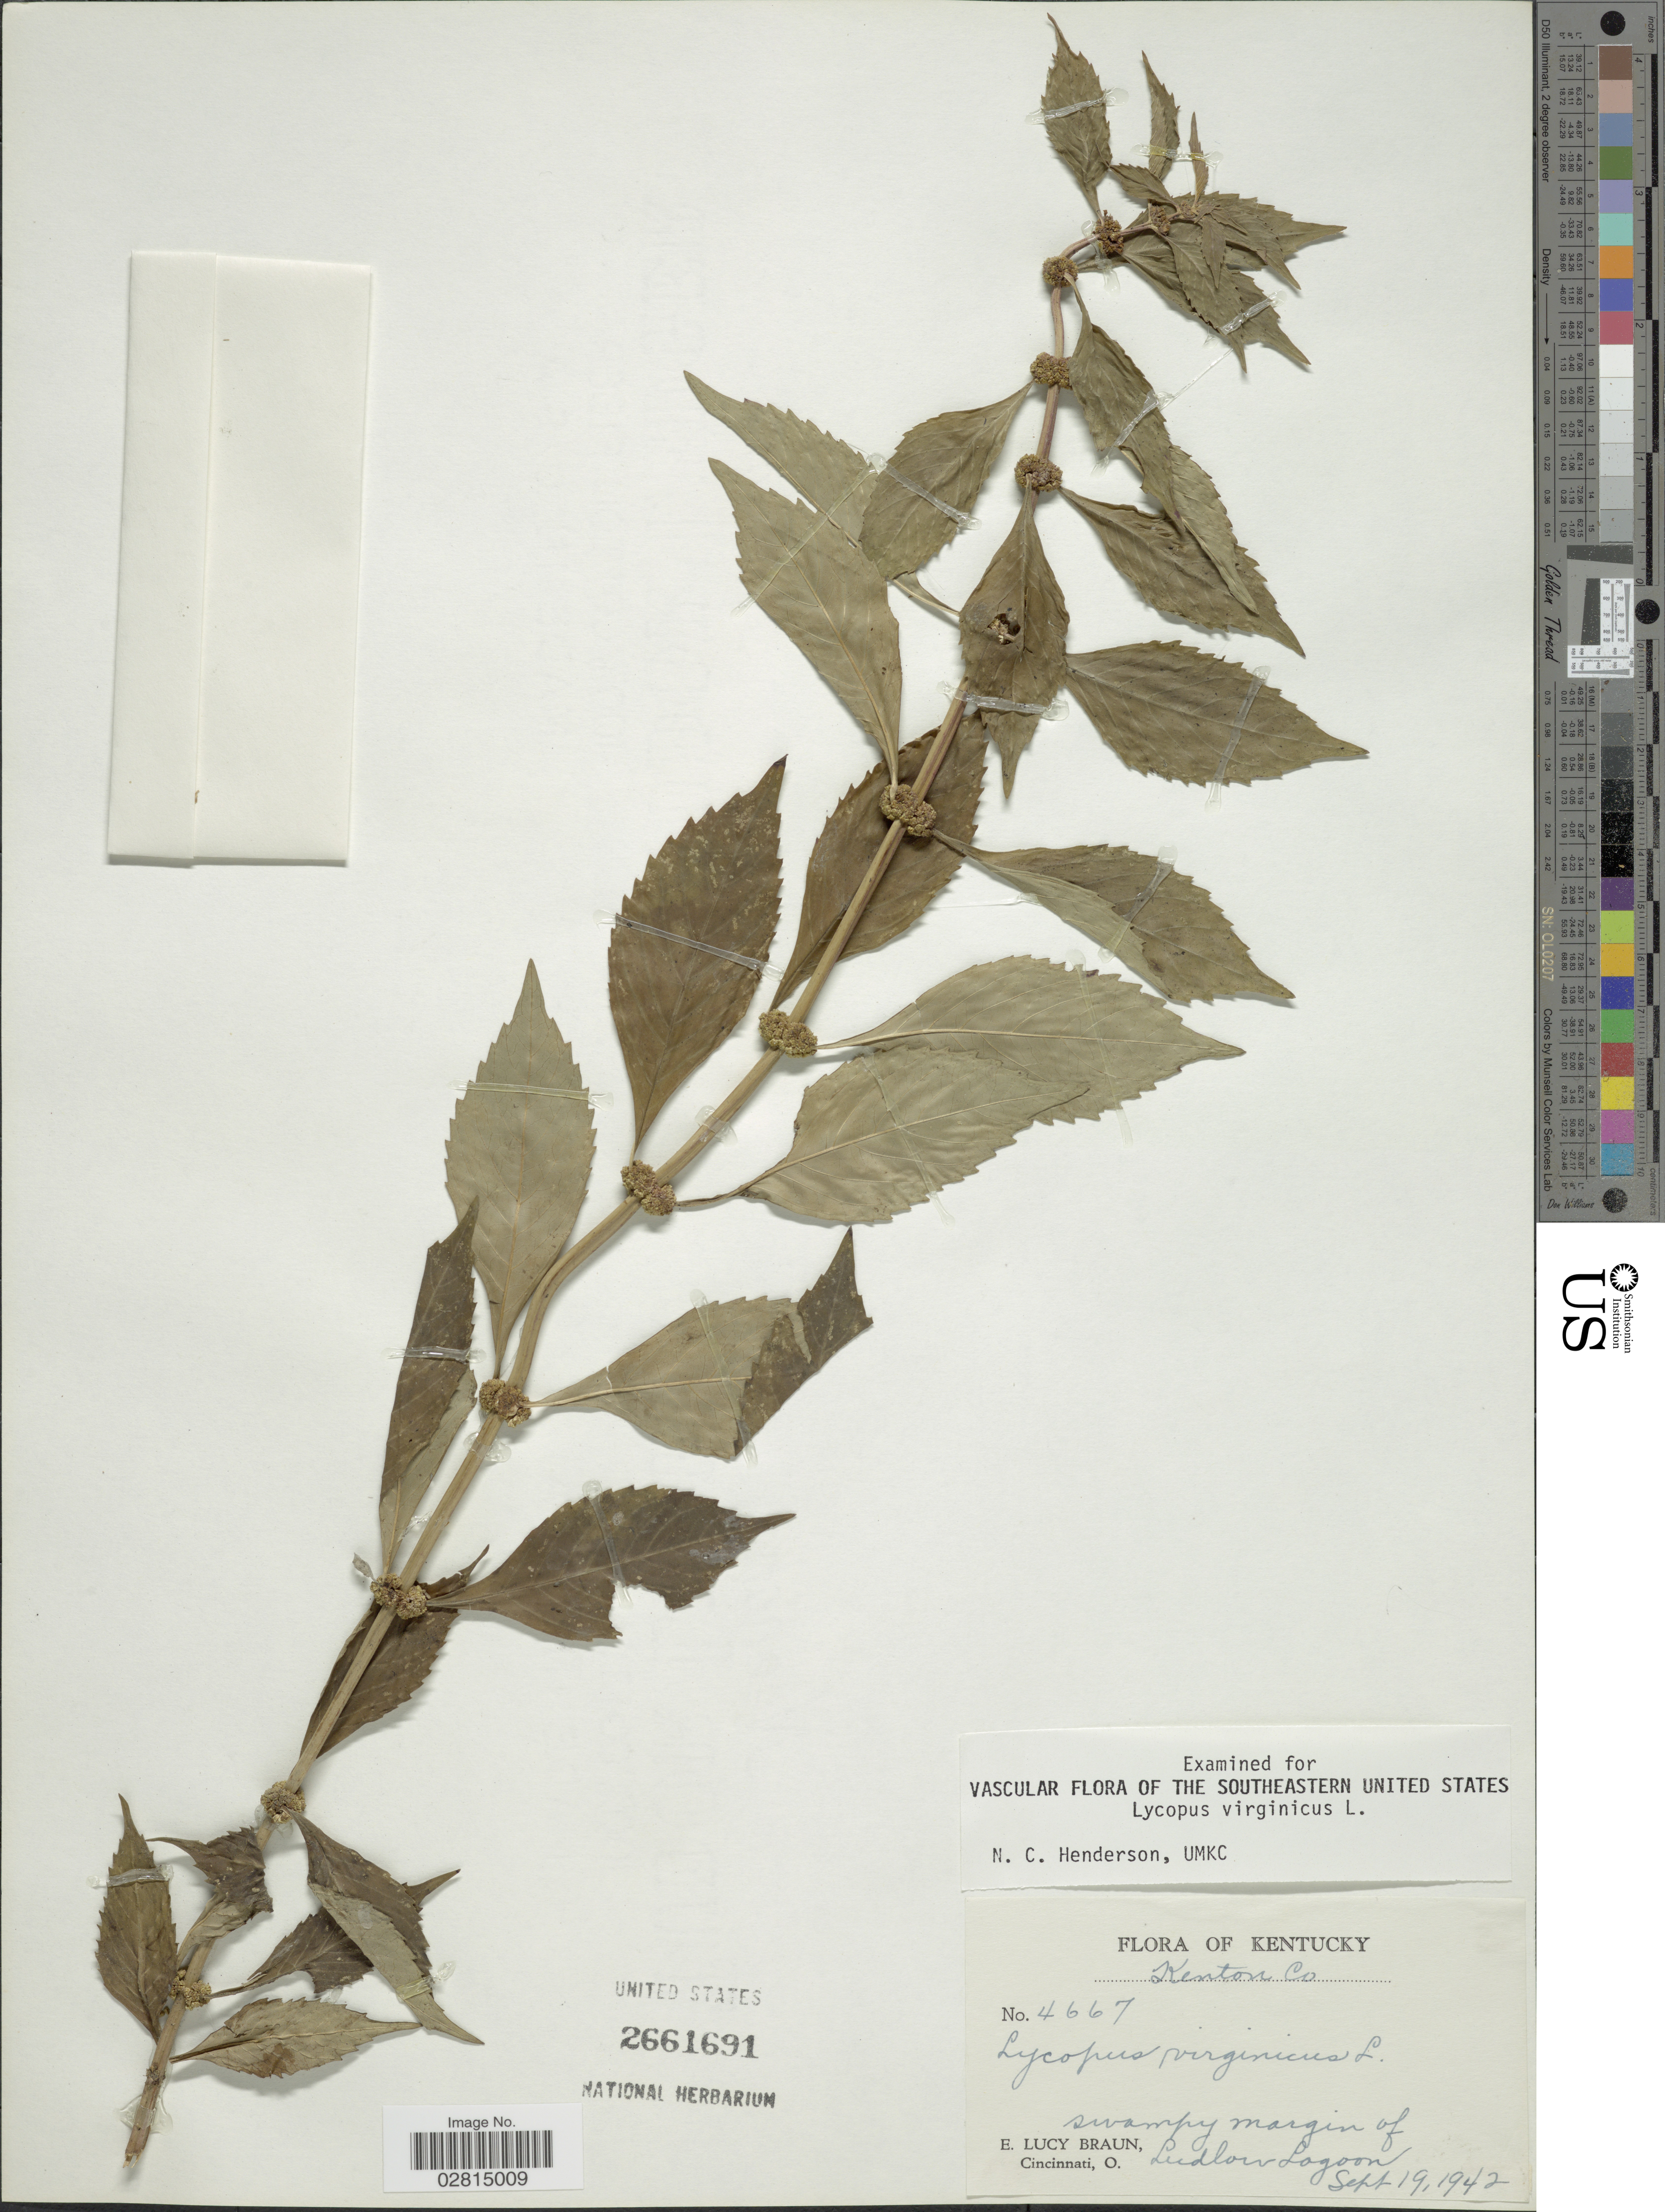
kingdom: Plantae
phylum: Tracheophyta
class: Magnoliopsida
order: Lamiales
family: Lamiaceae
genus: Lycopus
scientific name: Lycopus virginicus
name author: L.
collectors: E. L. Braun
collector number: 4667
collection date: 1942-09-19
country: United States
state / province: Kentucky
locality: Kenton Co., Ludlow Lagoon.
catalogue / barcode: US 2661691